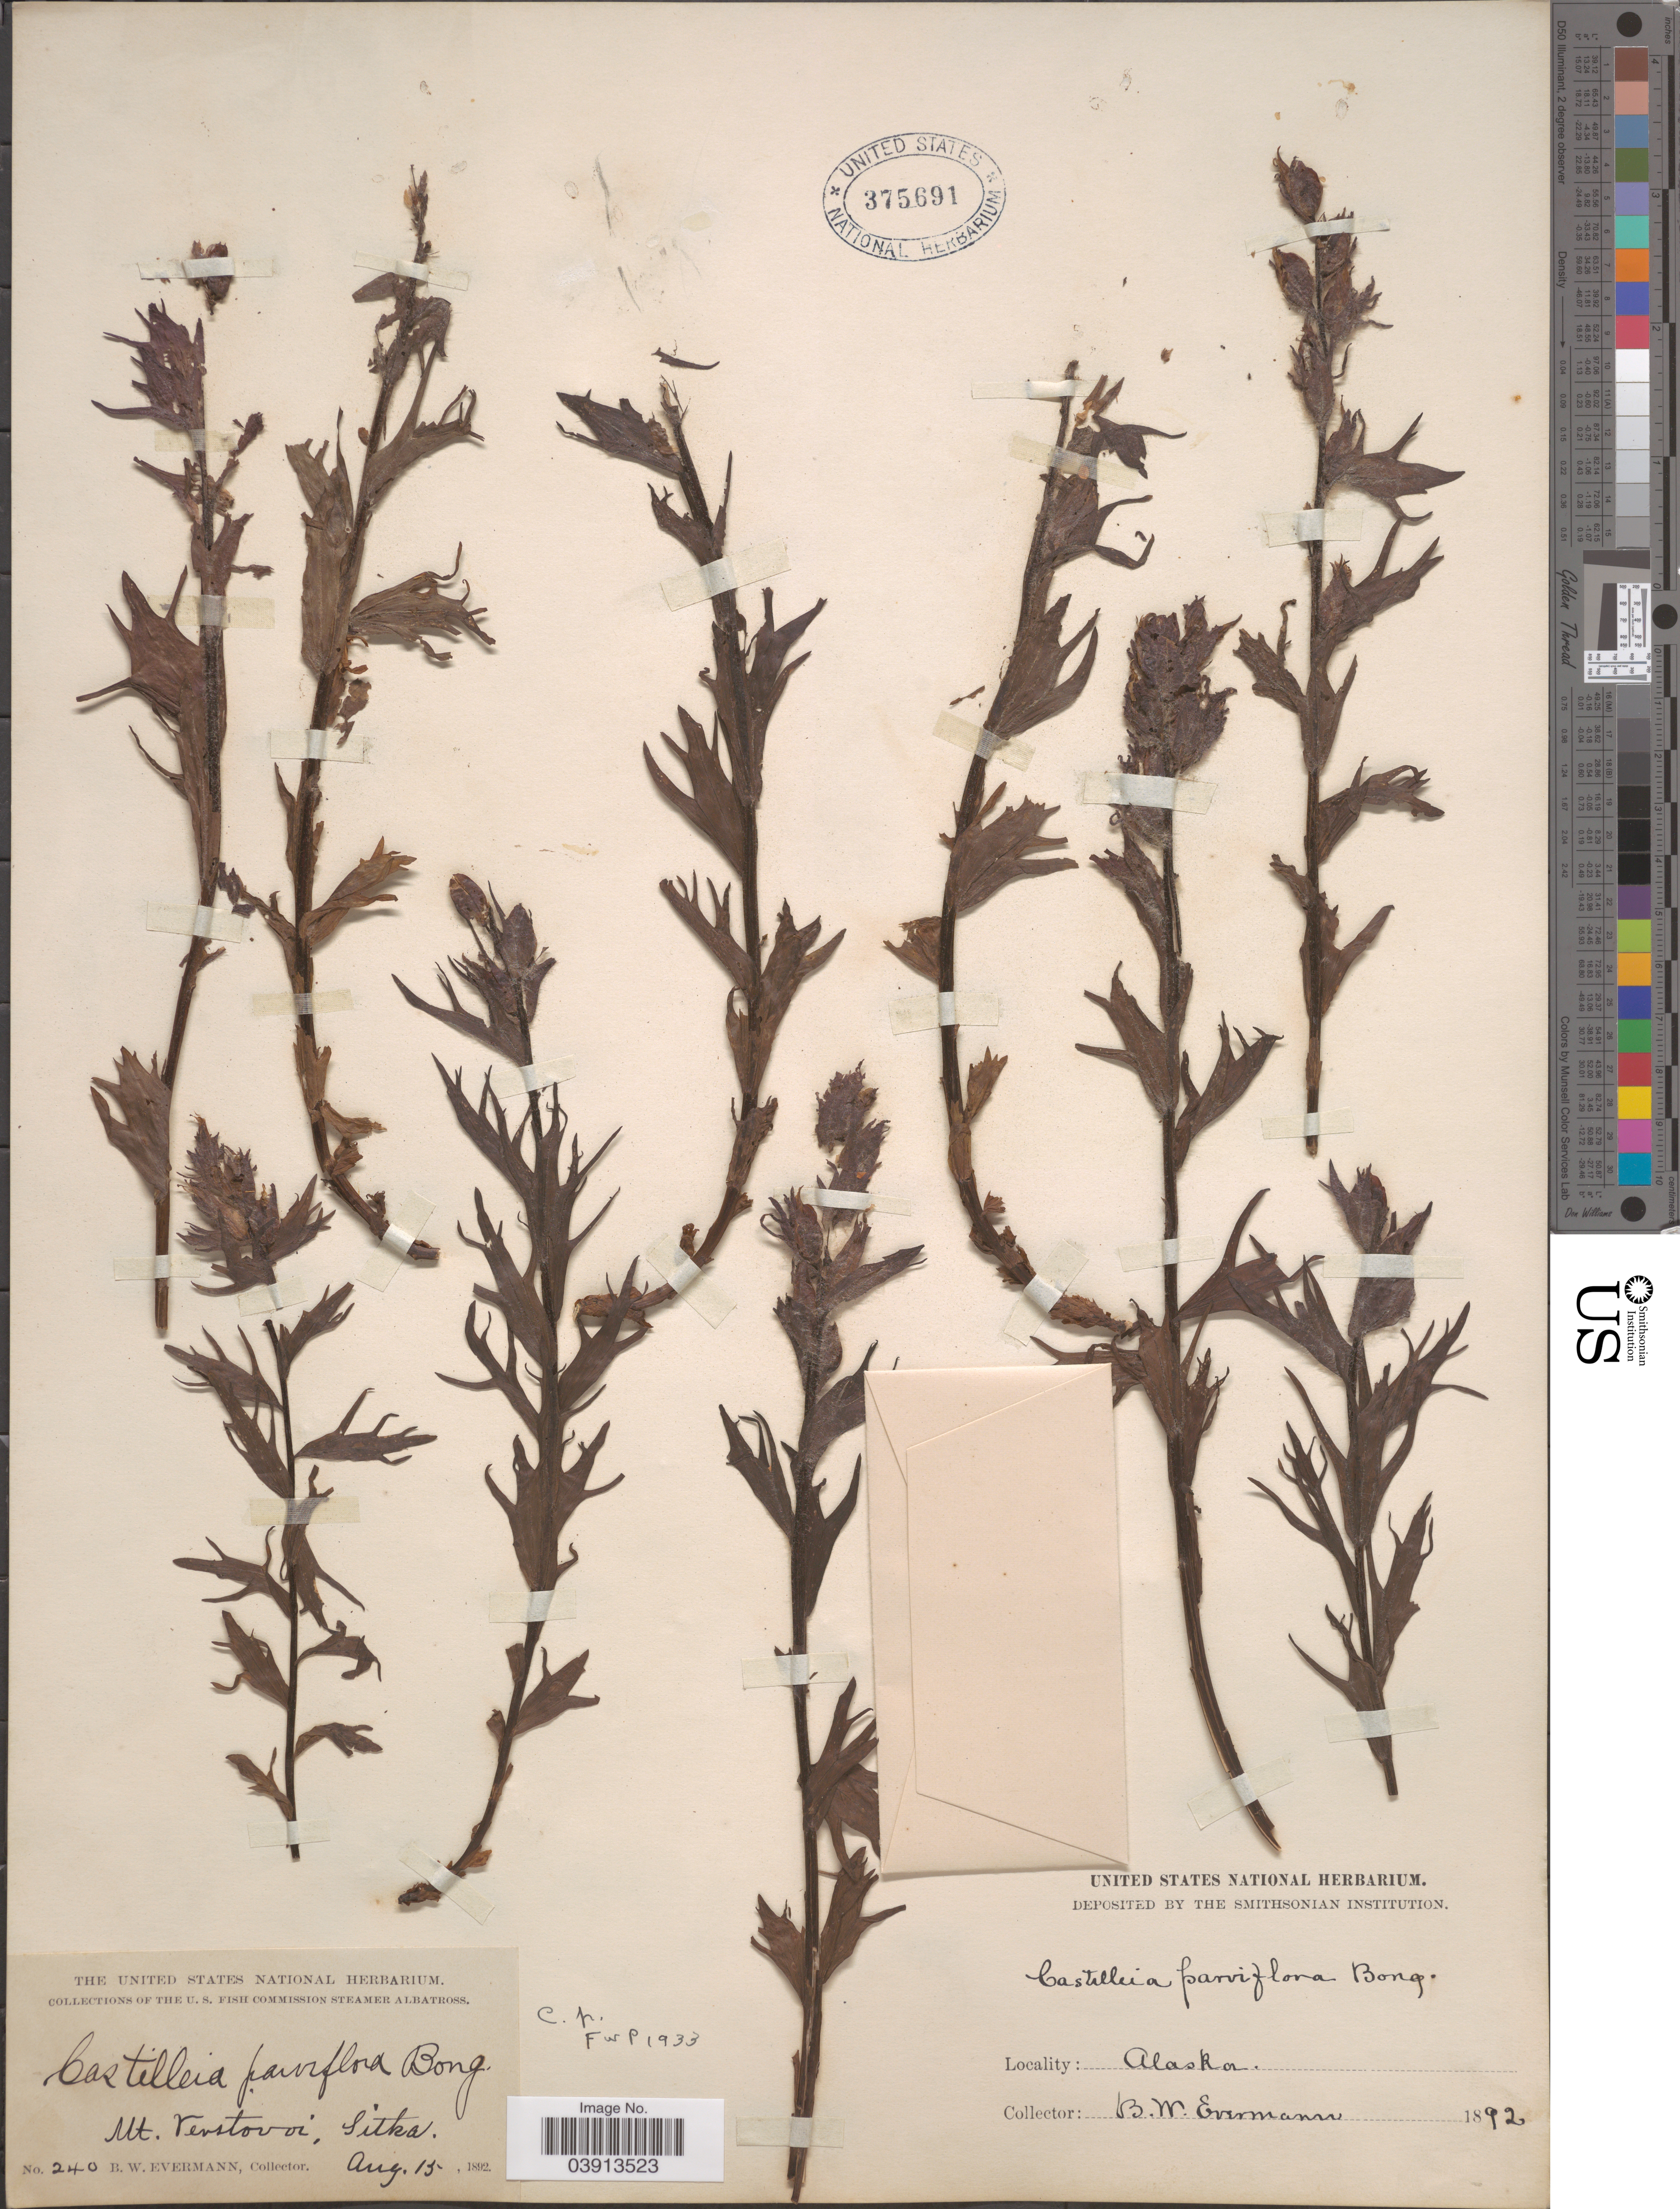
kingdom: Plantae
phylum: Tracheophyta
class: Magnoliopsida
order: Lamiales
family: Orobanchaceae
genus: Castilleja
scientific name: Castilleja parviflora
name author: Bong.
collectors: B. W. Evermann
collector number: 240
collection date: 1892-08-15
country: United States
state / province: Alaska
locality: Mt. Verstovoi, Sitka.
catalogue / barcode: US 375691